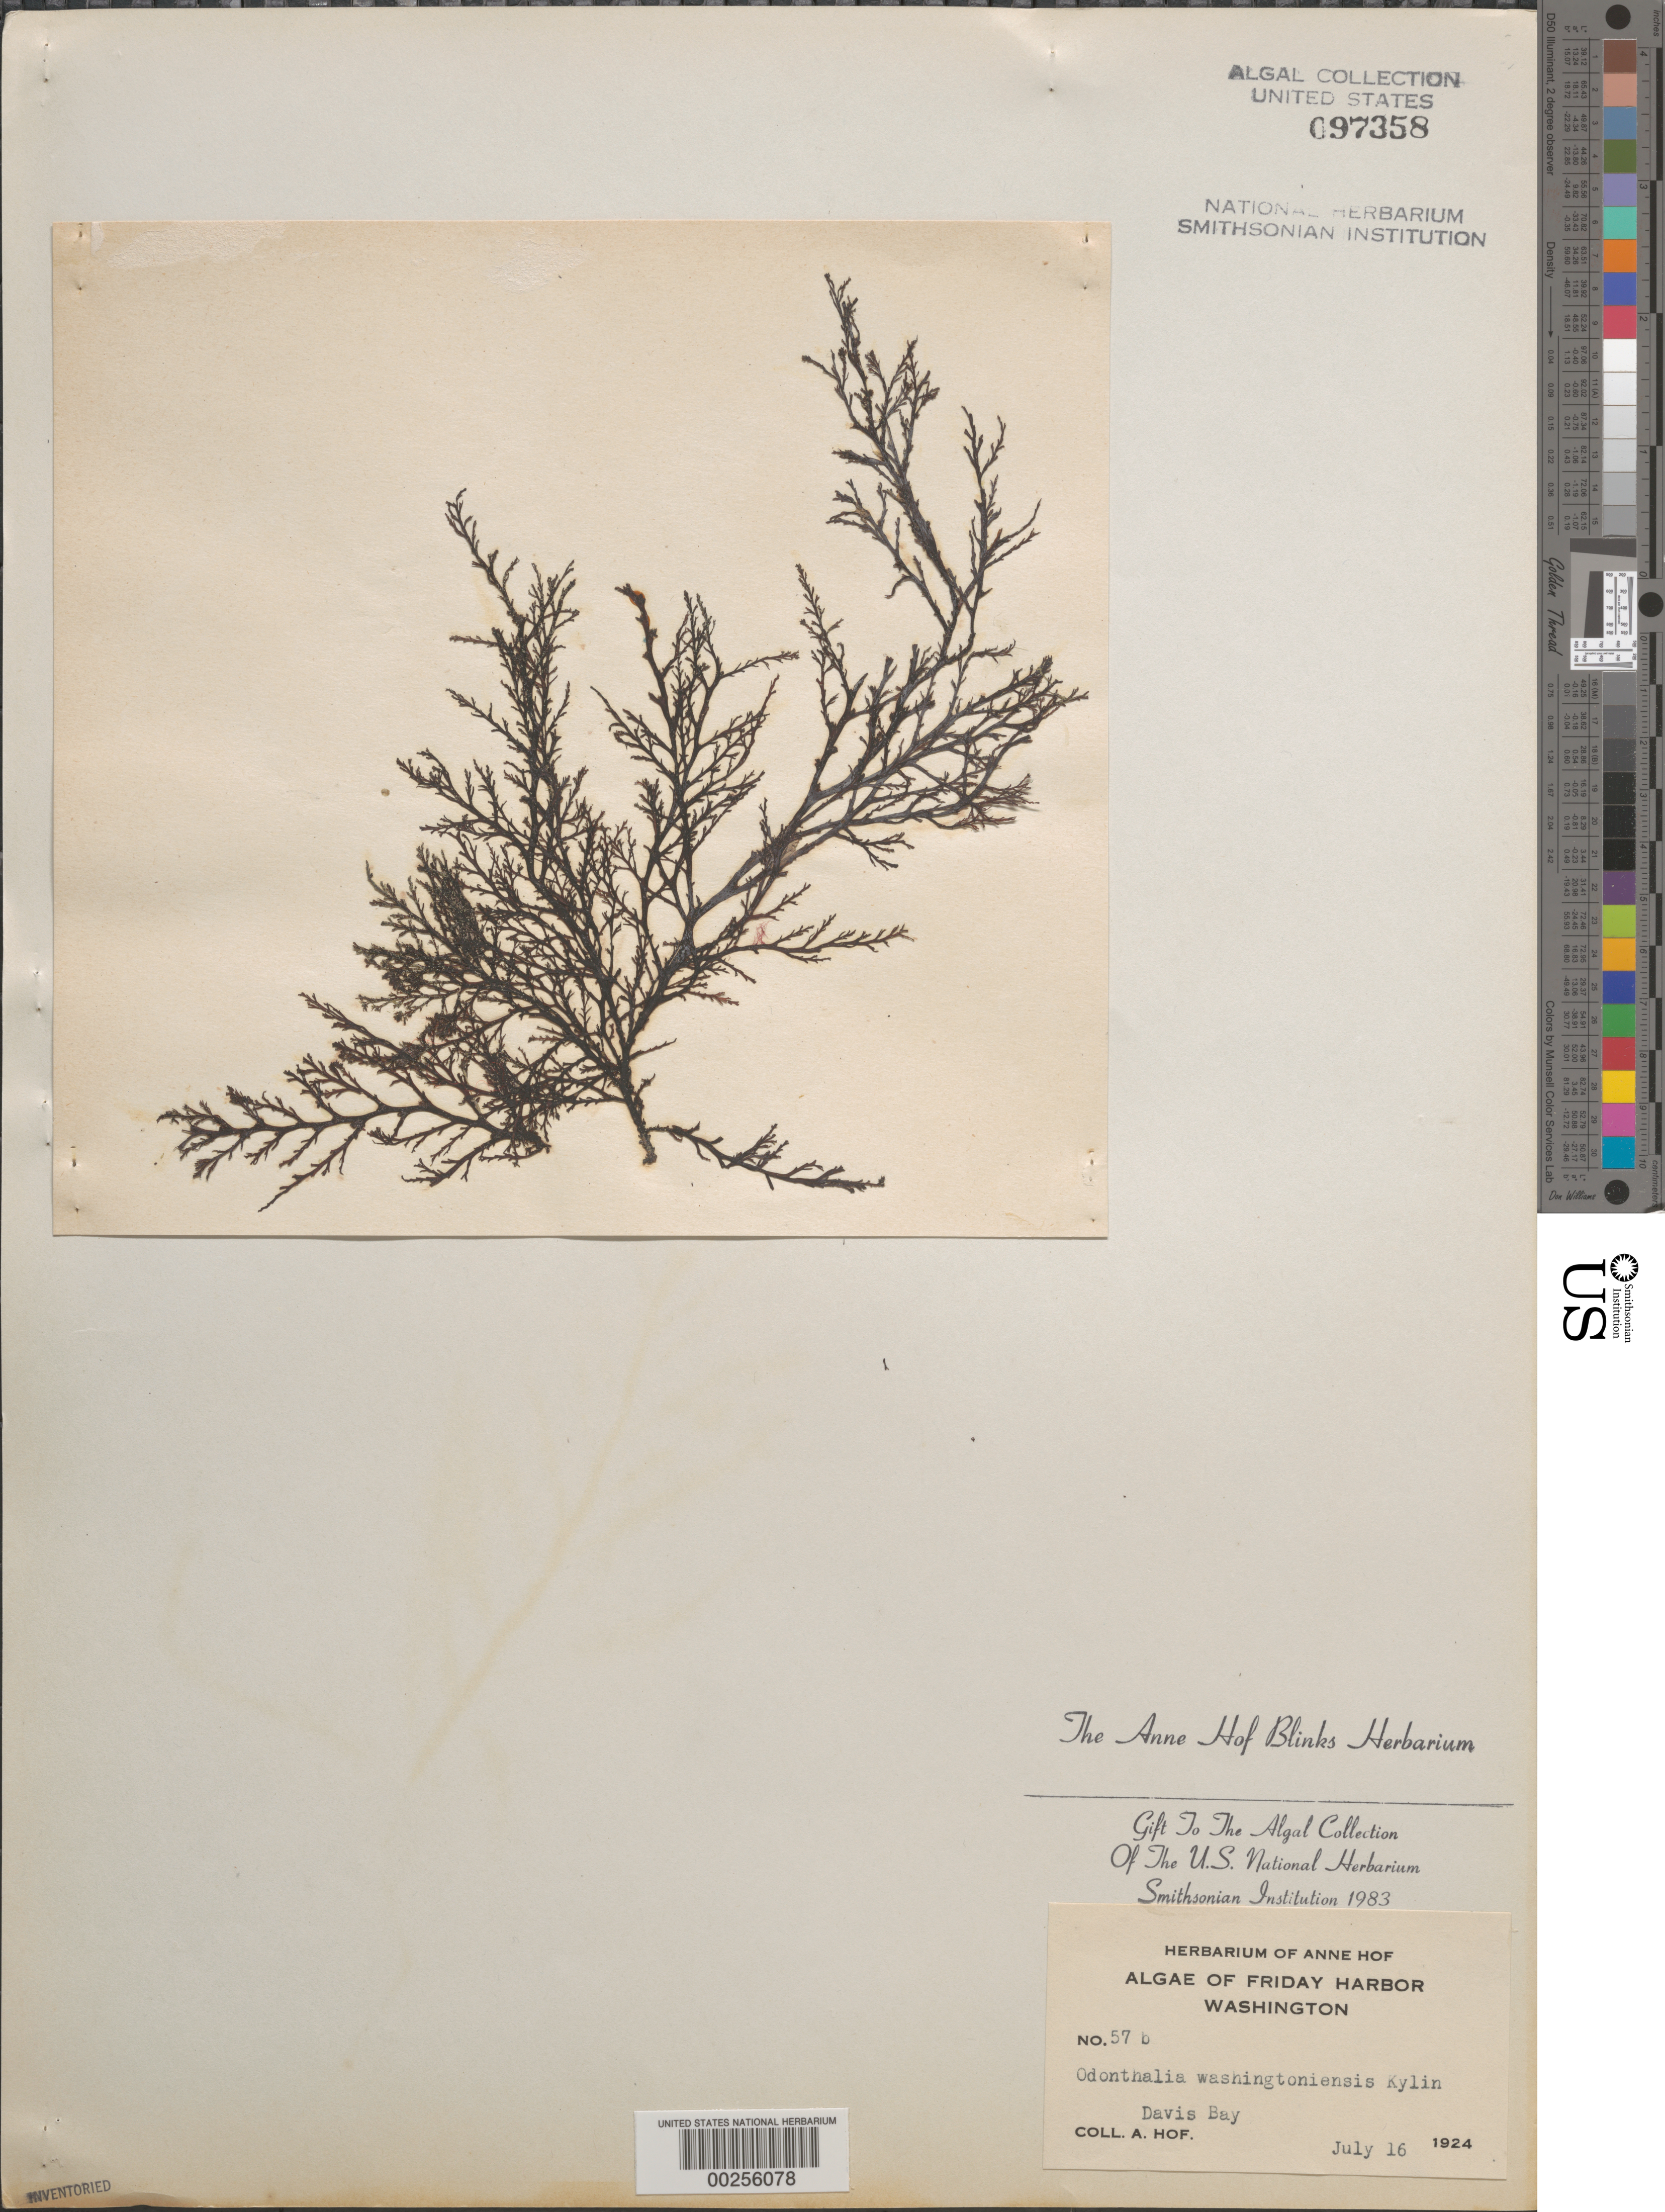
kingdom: Plantae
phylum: Rhodophyta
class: Florideophyceae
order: Ceramiales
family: Rhodomelaceae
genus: Odonthalia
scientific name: Odonthalia washingtoniensis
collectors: A. Blinks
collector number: AHB 57b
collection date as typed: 16 Jul 1924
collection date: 1924-07-16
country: United States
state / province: Washington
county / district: San Juan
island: San Juan Island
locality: Davis Bay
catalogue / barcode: US 97358